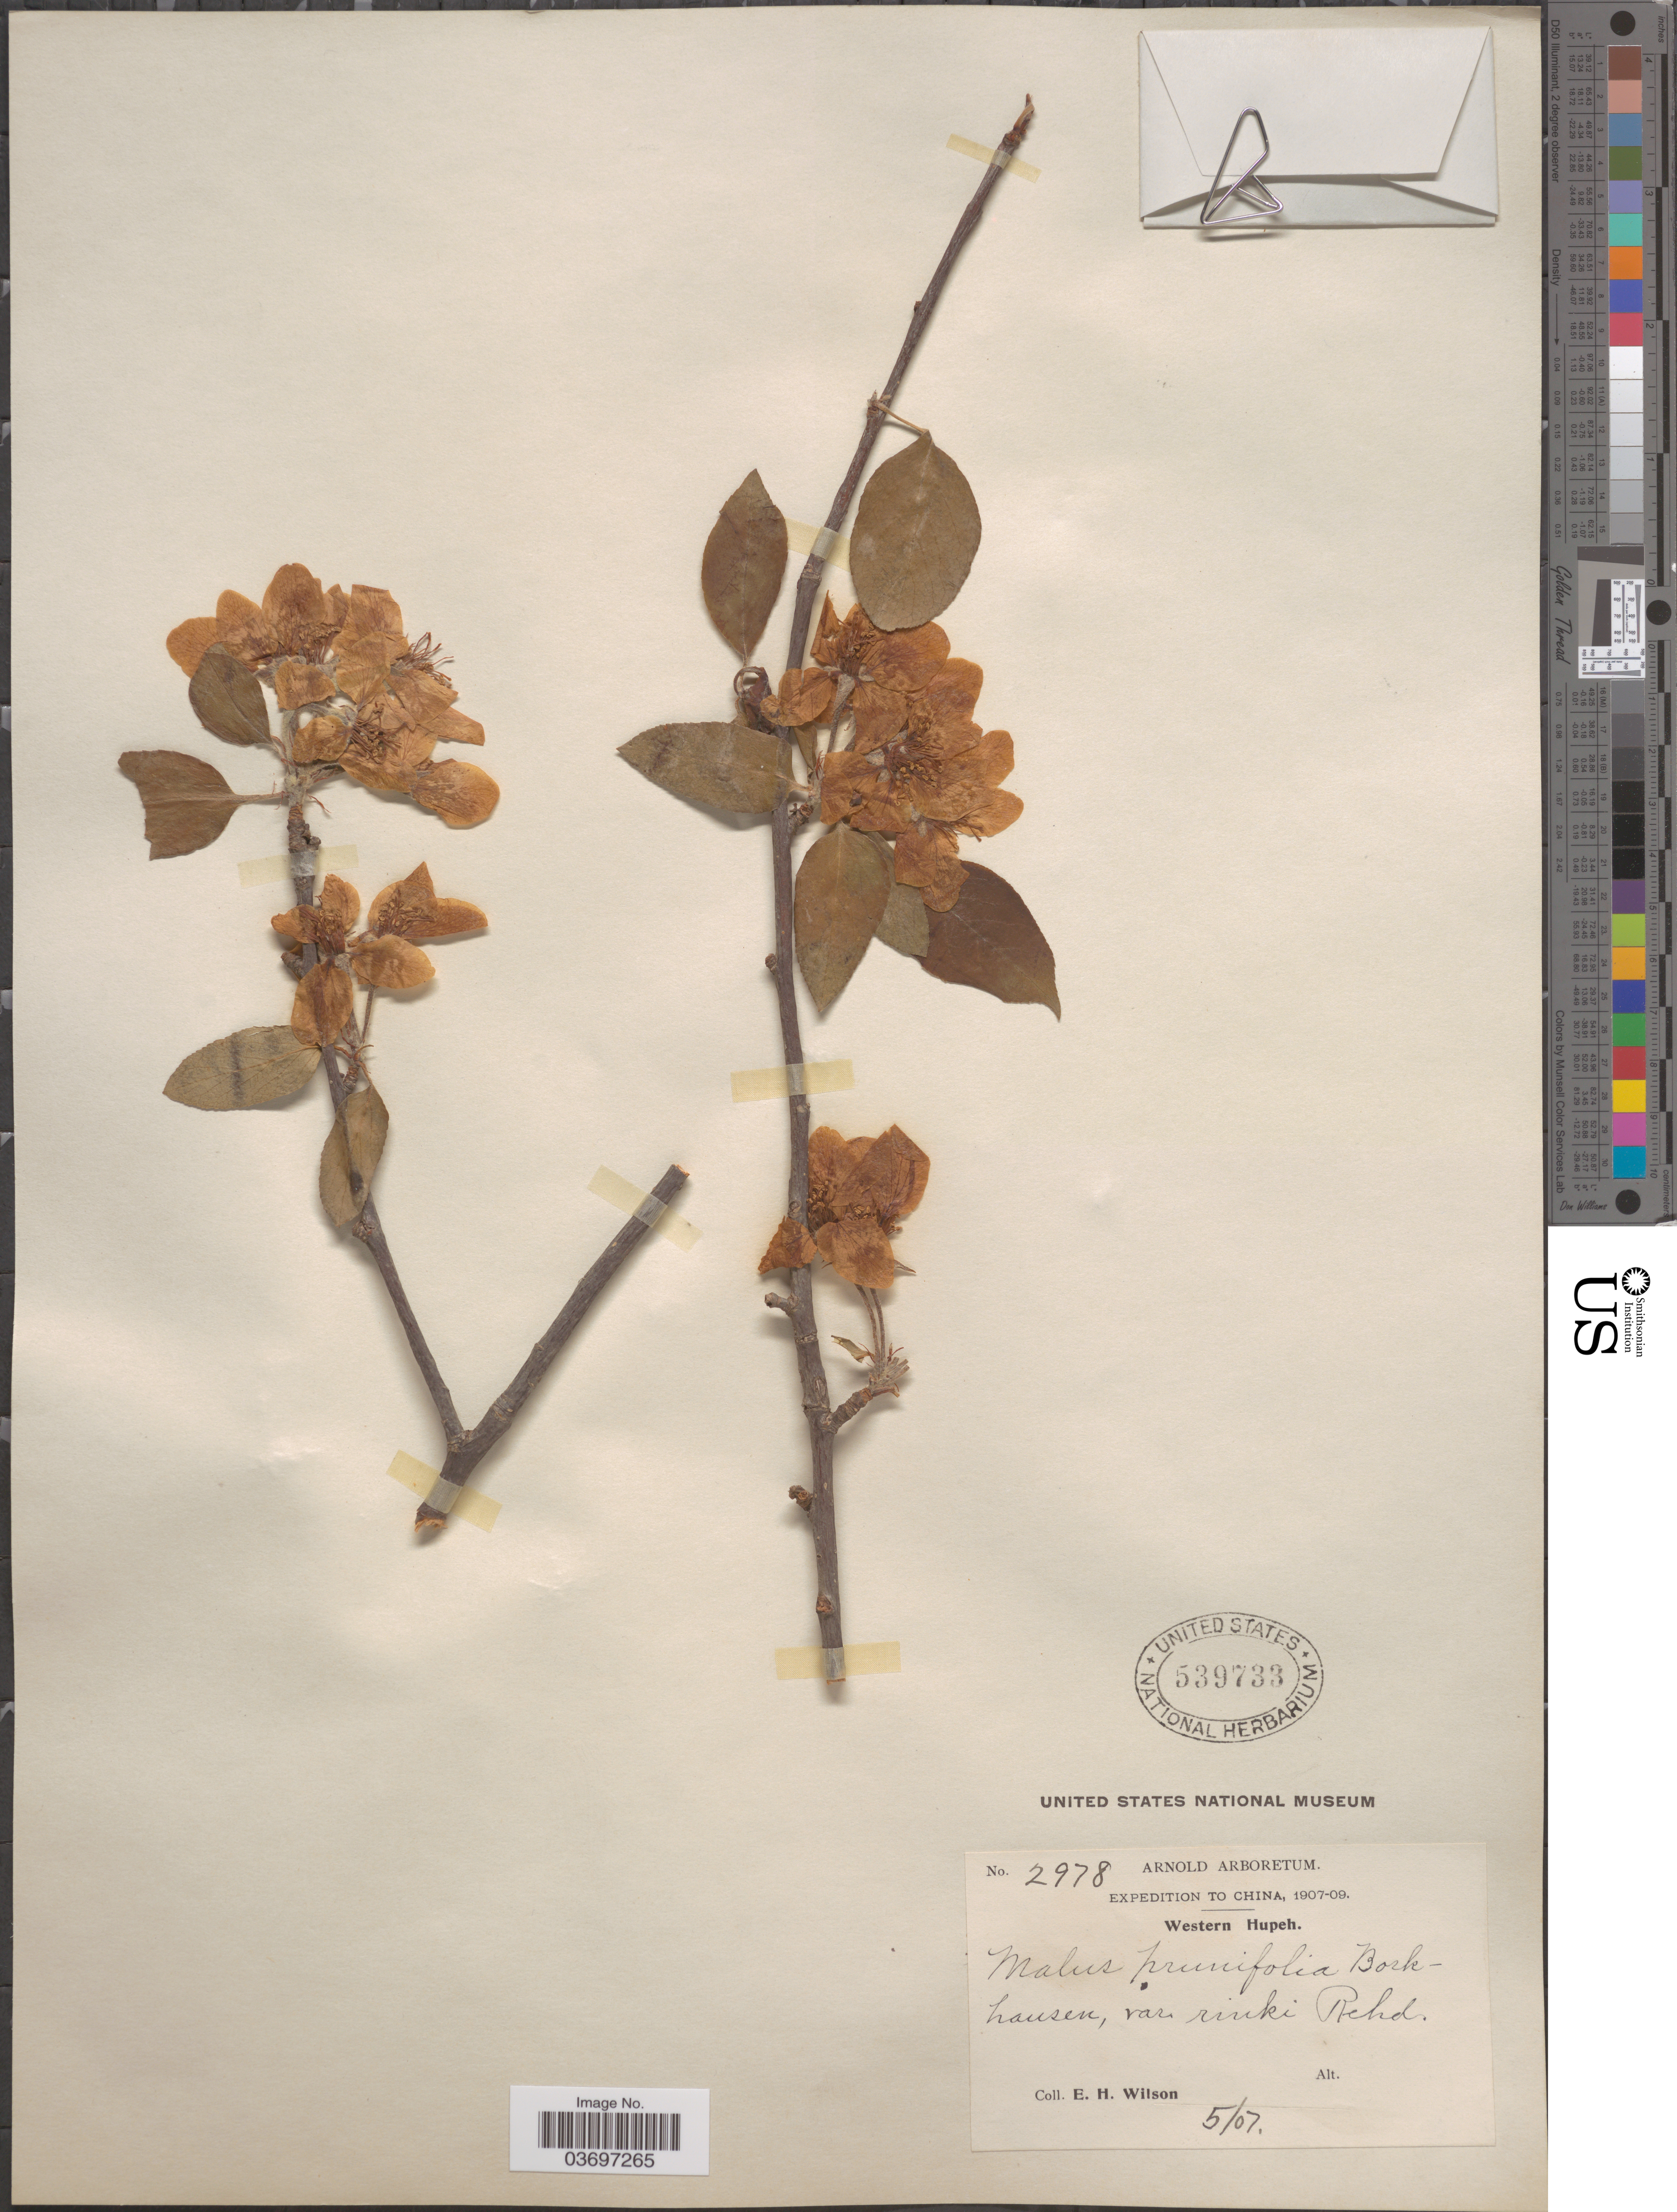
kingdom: Plantae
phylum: Tracheophyta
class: Magnoliopsida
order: Rosales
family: Rosaceae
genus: Malus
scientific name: Malus prunifolia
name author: (Willd.) Borkh.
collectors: E. Wilson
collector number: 2978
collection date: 1907-05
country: China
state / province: Hubei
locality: Western Hupeh.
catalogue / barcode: US 539733